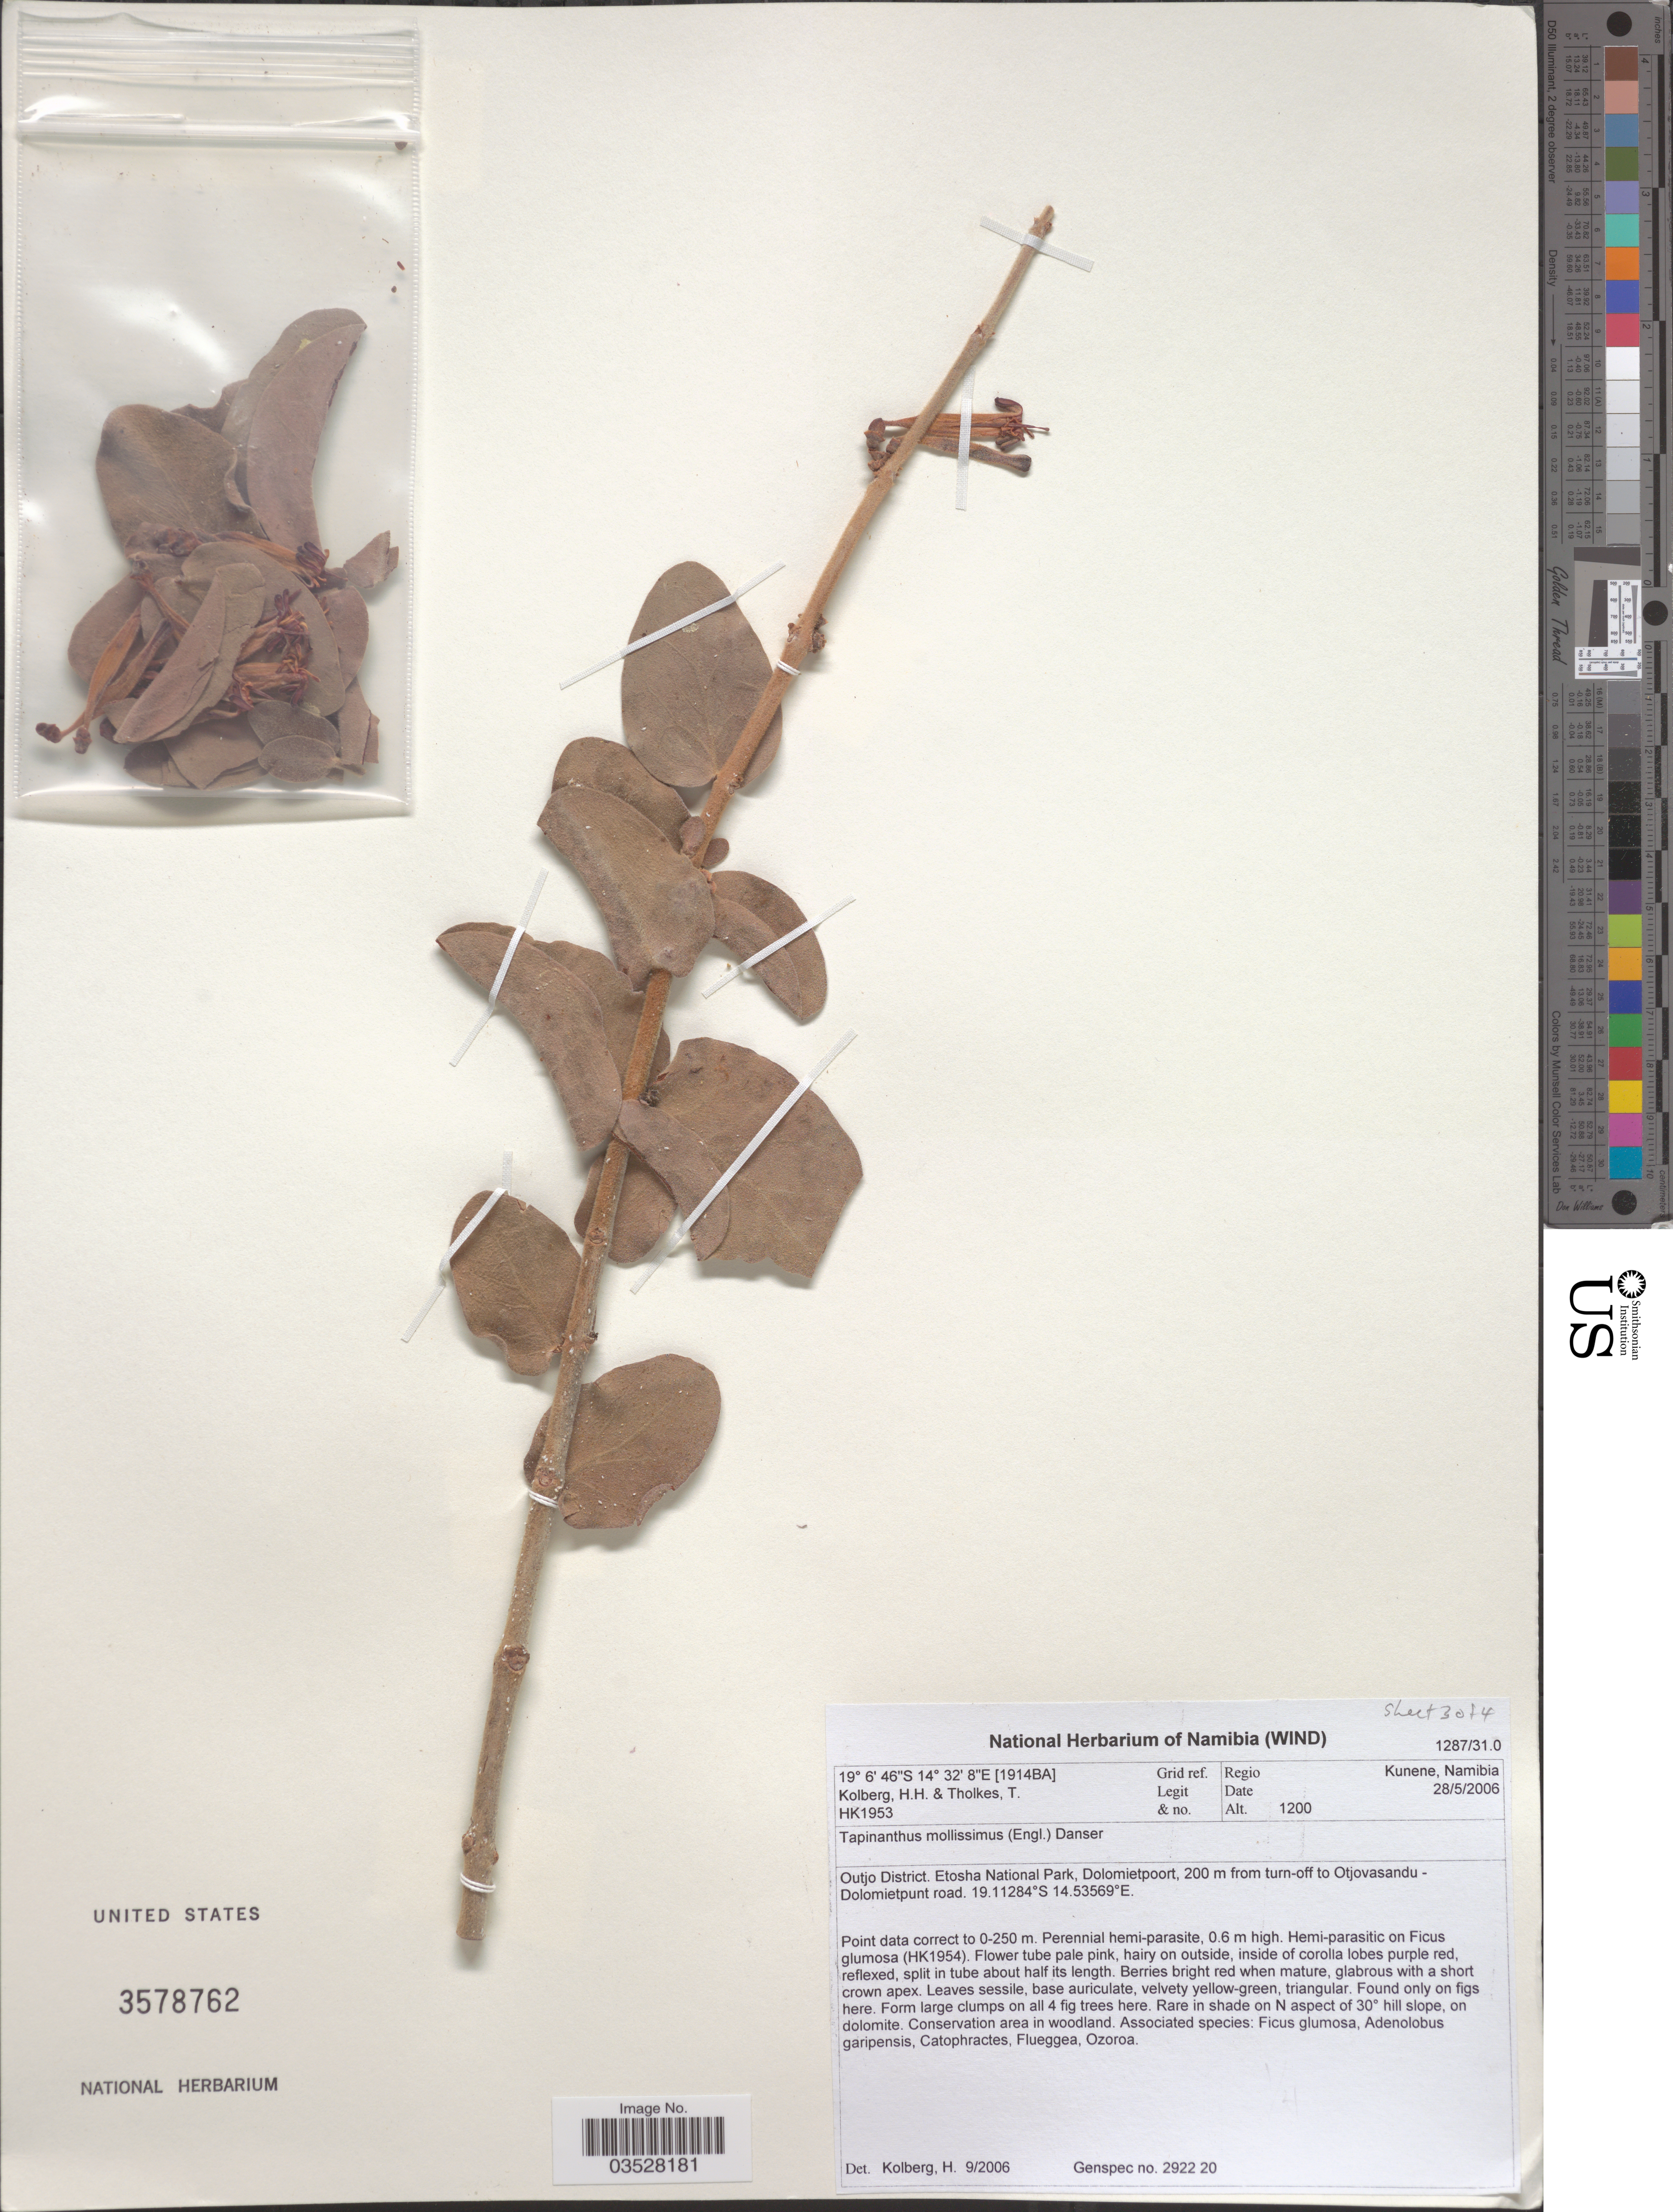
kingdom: Plantae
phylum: Tracheophyta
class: Magnoliopsida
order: Santalales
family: Loranthaceae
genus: Tapinanthus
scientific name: Tapinanthus mollissimus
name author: (Engl.) Danser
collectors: H. H. Kolberg & T. Tholkes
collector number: HK1953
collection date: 2006-05-28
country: Namibia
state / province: Kunene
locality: Grid ref. [1914BA]. Regio Kunene, Namibia. Outjo District. Etosha National Park, Dolomietpoort, 200 m from turn-off to Otjovasandu - Dolomietpunt road.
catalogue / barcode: US 3578762